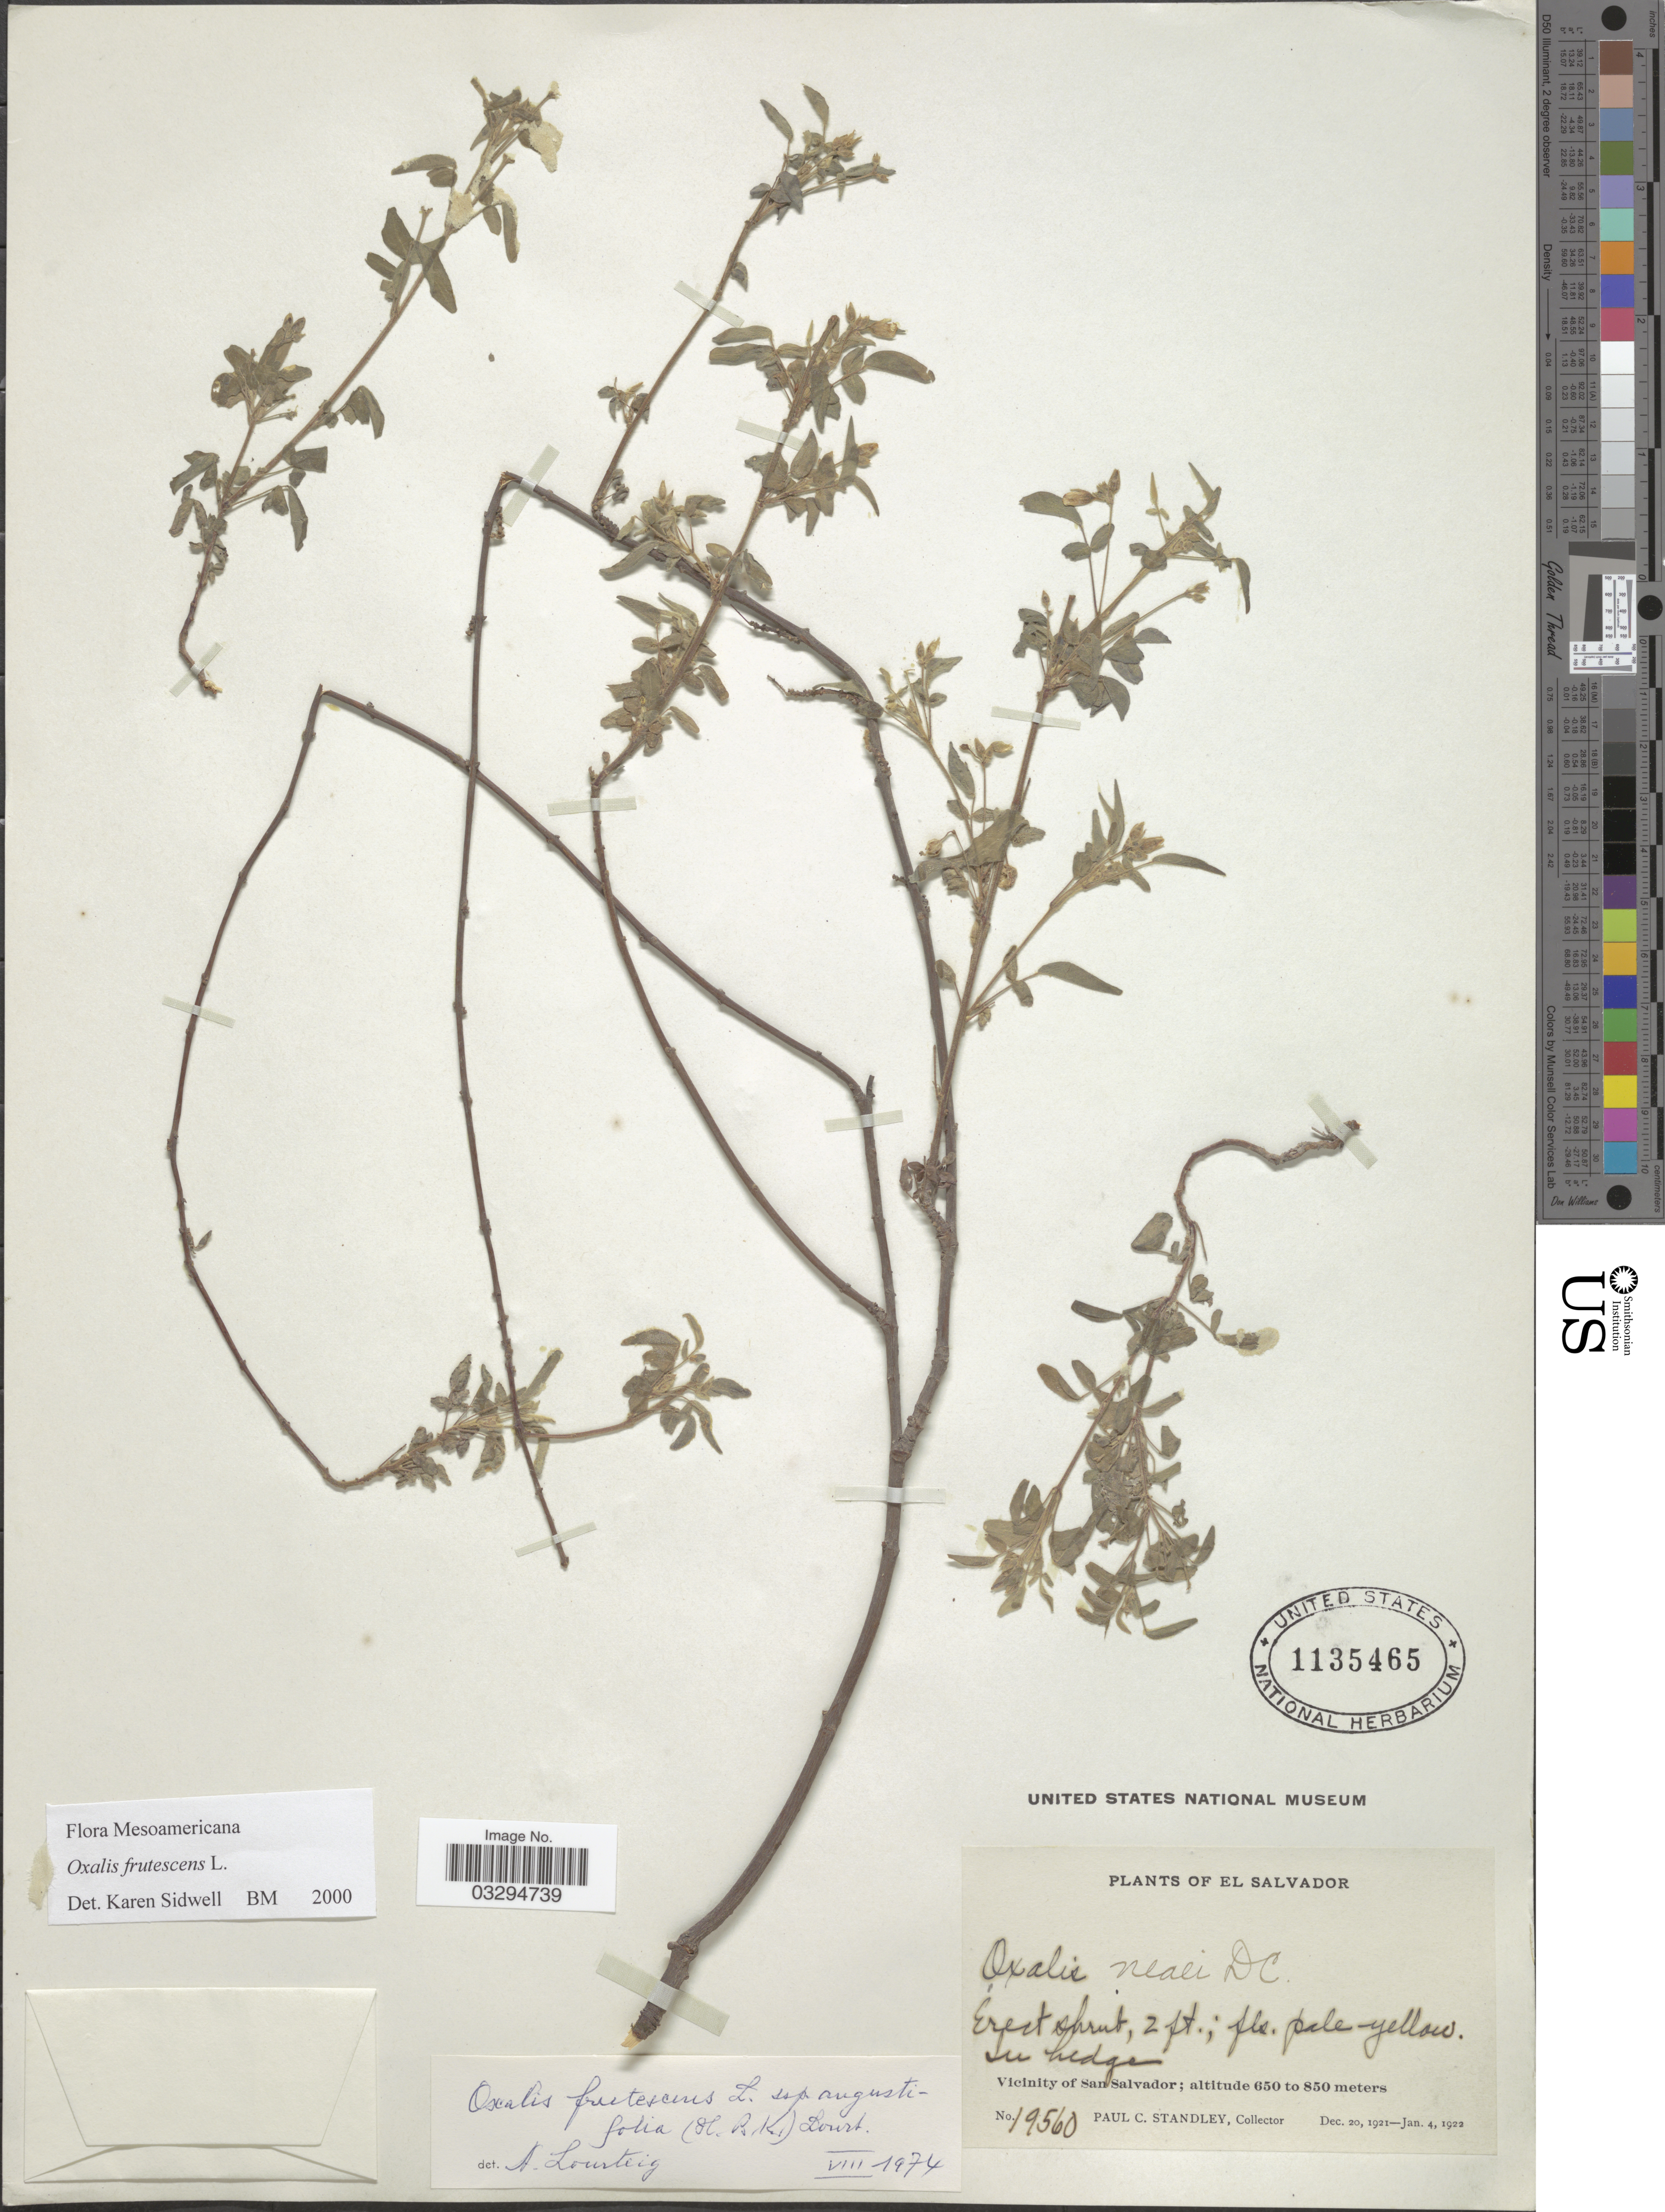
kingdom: Plantae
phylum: Tracheophyta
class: Magnoliopsida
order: Oxalidales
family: Oxalidaceae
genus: Oxalis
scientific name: Oxalis frutescens subsp. angustifolia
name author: (Kunth) Lourteig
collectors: P. C. Standley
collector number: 19560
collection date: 1921-12-20/1922-01-04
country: El Salvador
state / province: San Salvador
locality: Vicinity of San Salvador.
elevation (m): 650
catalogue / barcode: US 1135465